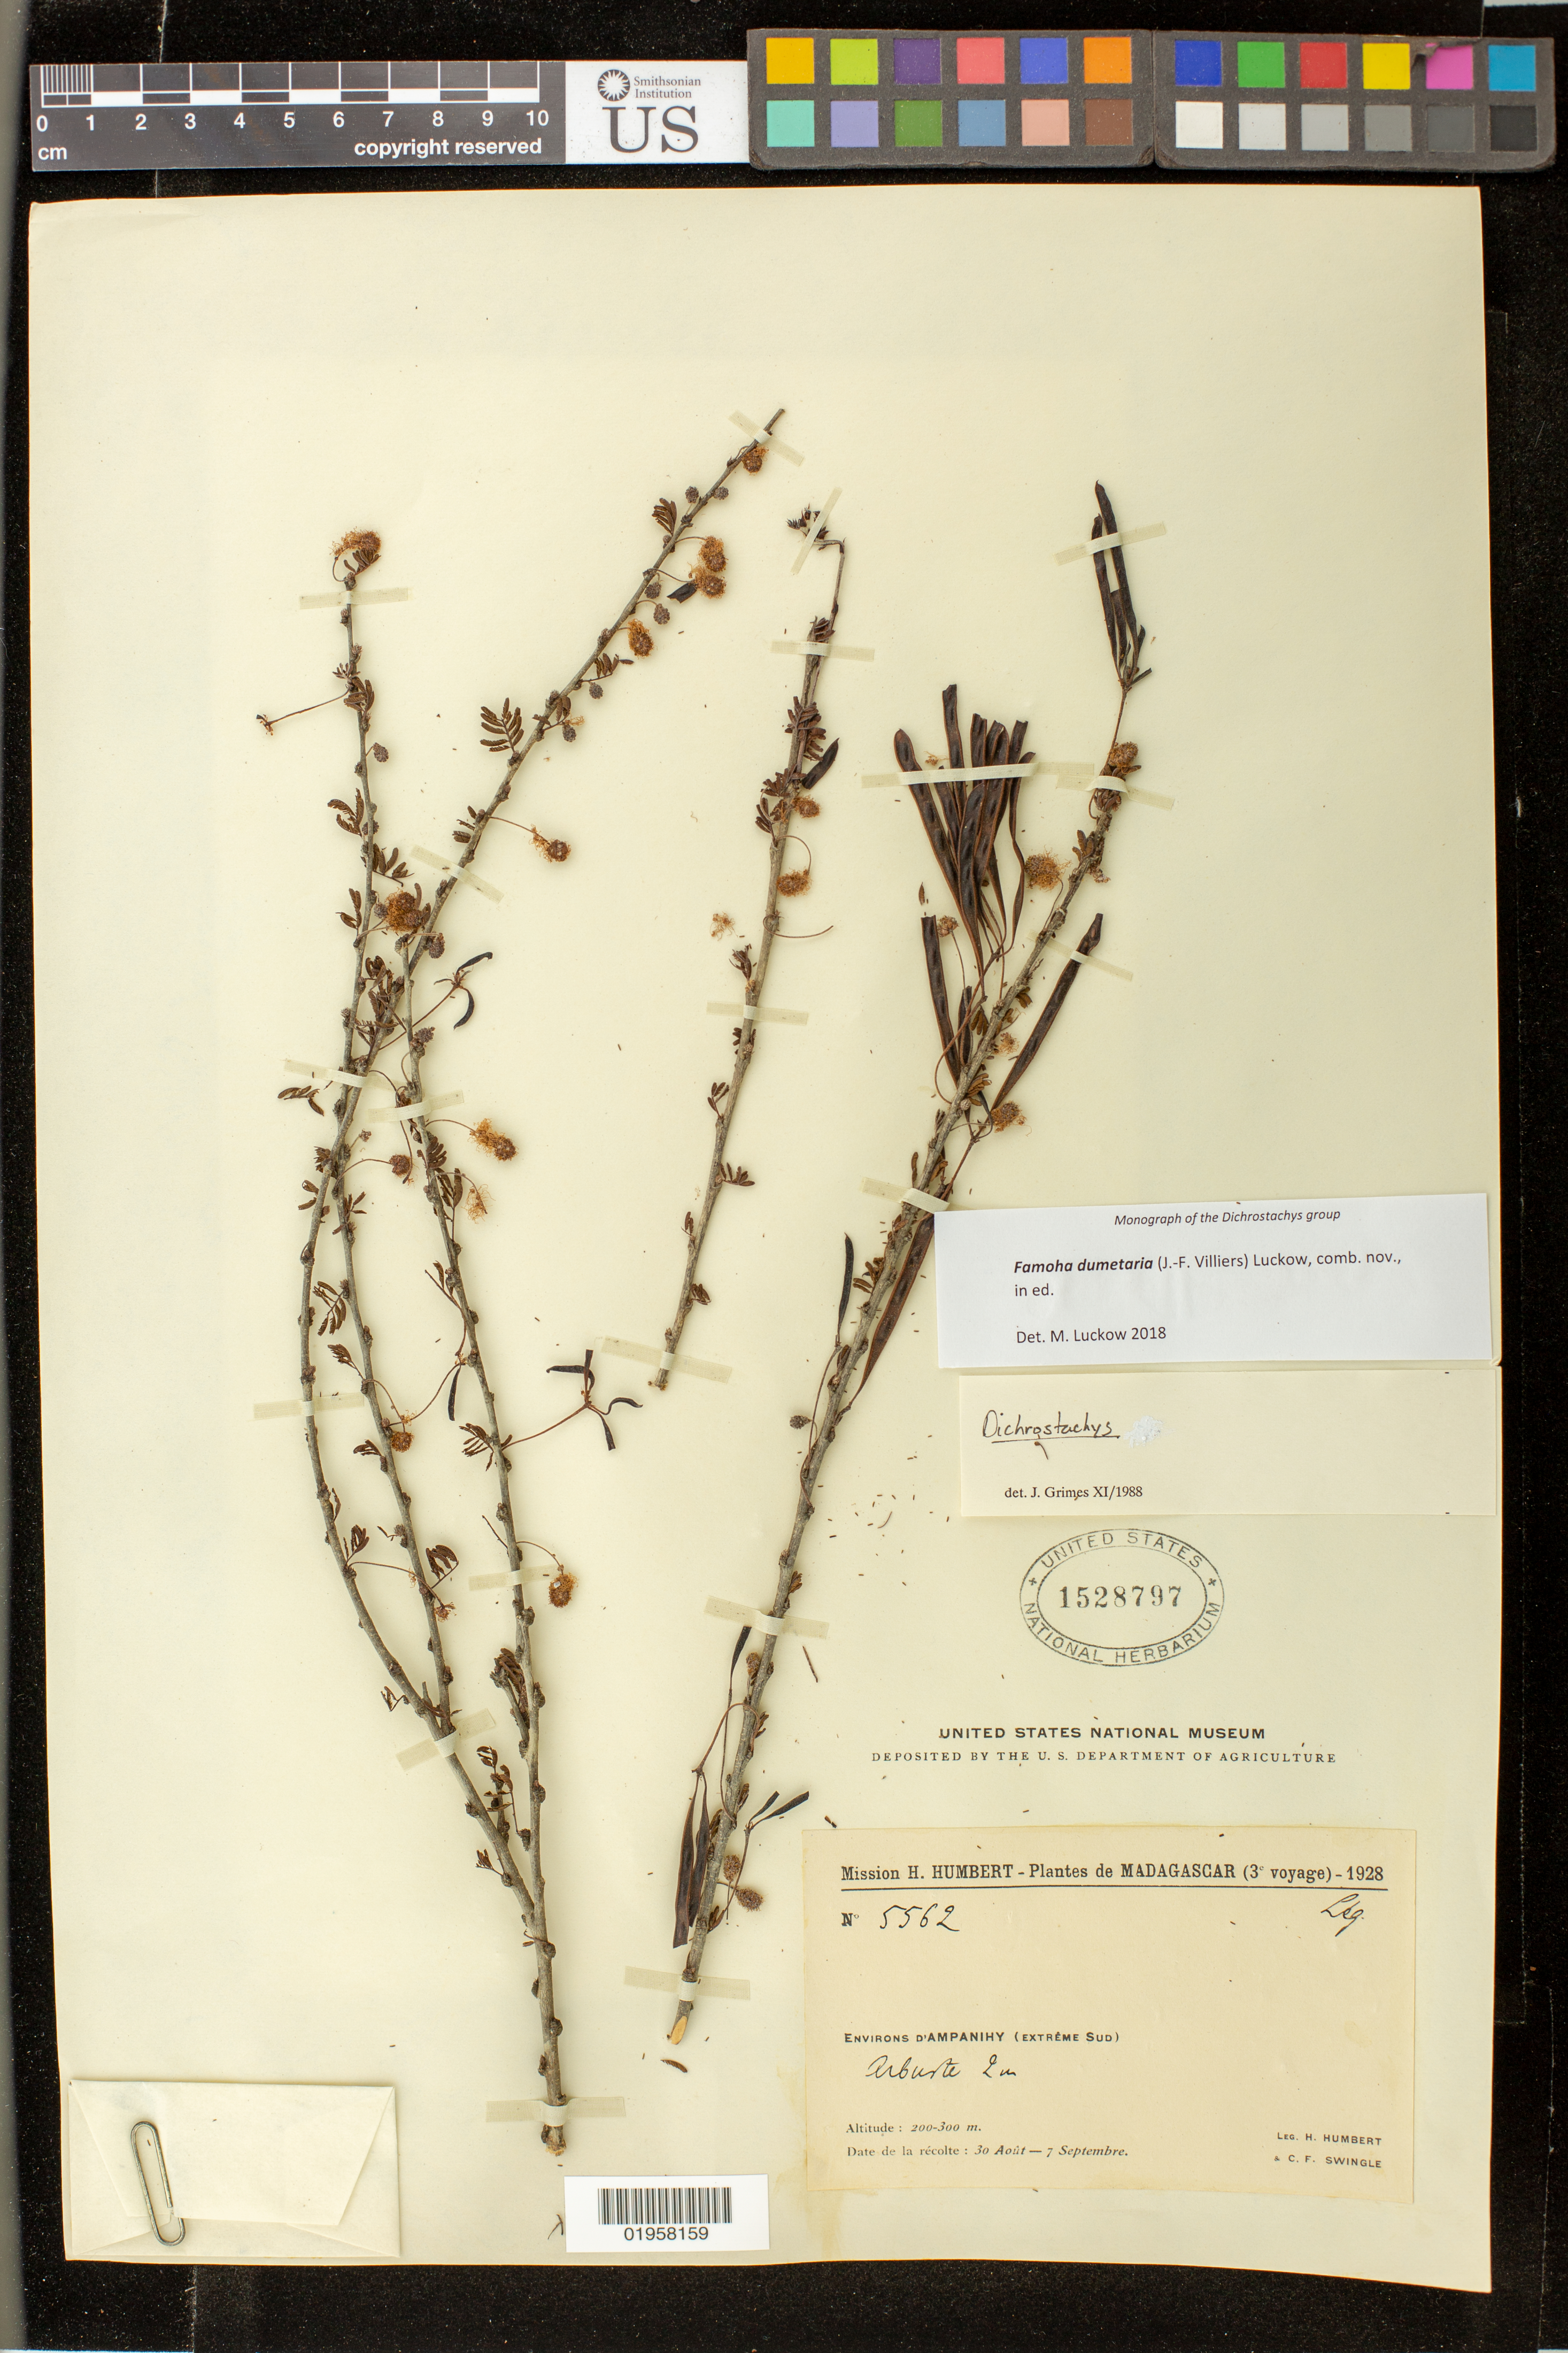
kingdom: Plantae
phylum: Tracheophyta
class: Magnoliopsida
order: Fabales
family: Fabaceae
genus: Dichrostachys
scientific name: Dichrostachys dumetaria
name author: Villiers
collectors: H. Humbert & C. Swingle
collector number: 5562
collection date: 1928-08-30/1928-09-07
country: Madagascar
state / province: Atsimo-Andrefana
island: Madagascar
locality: Ampanihy, environs (extréme Sud)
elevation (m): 200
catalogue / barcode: US 1528797